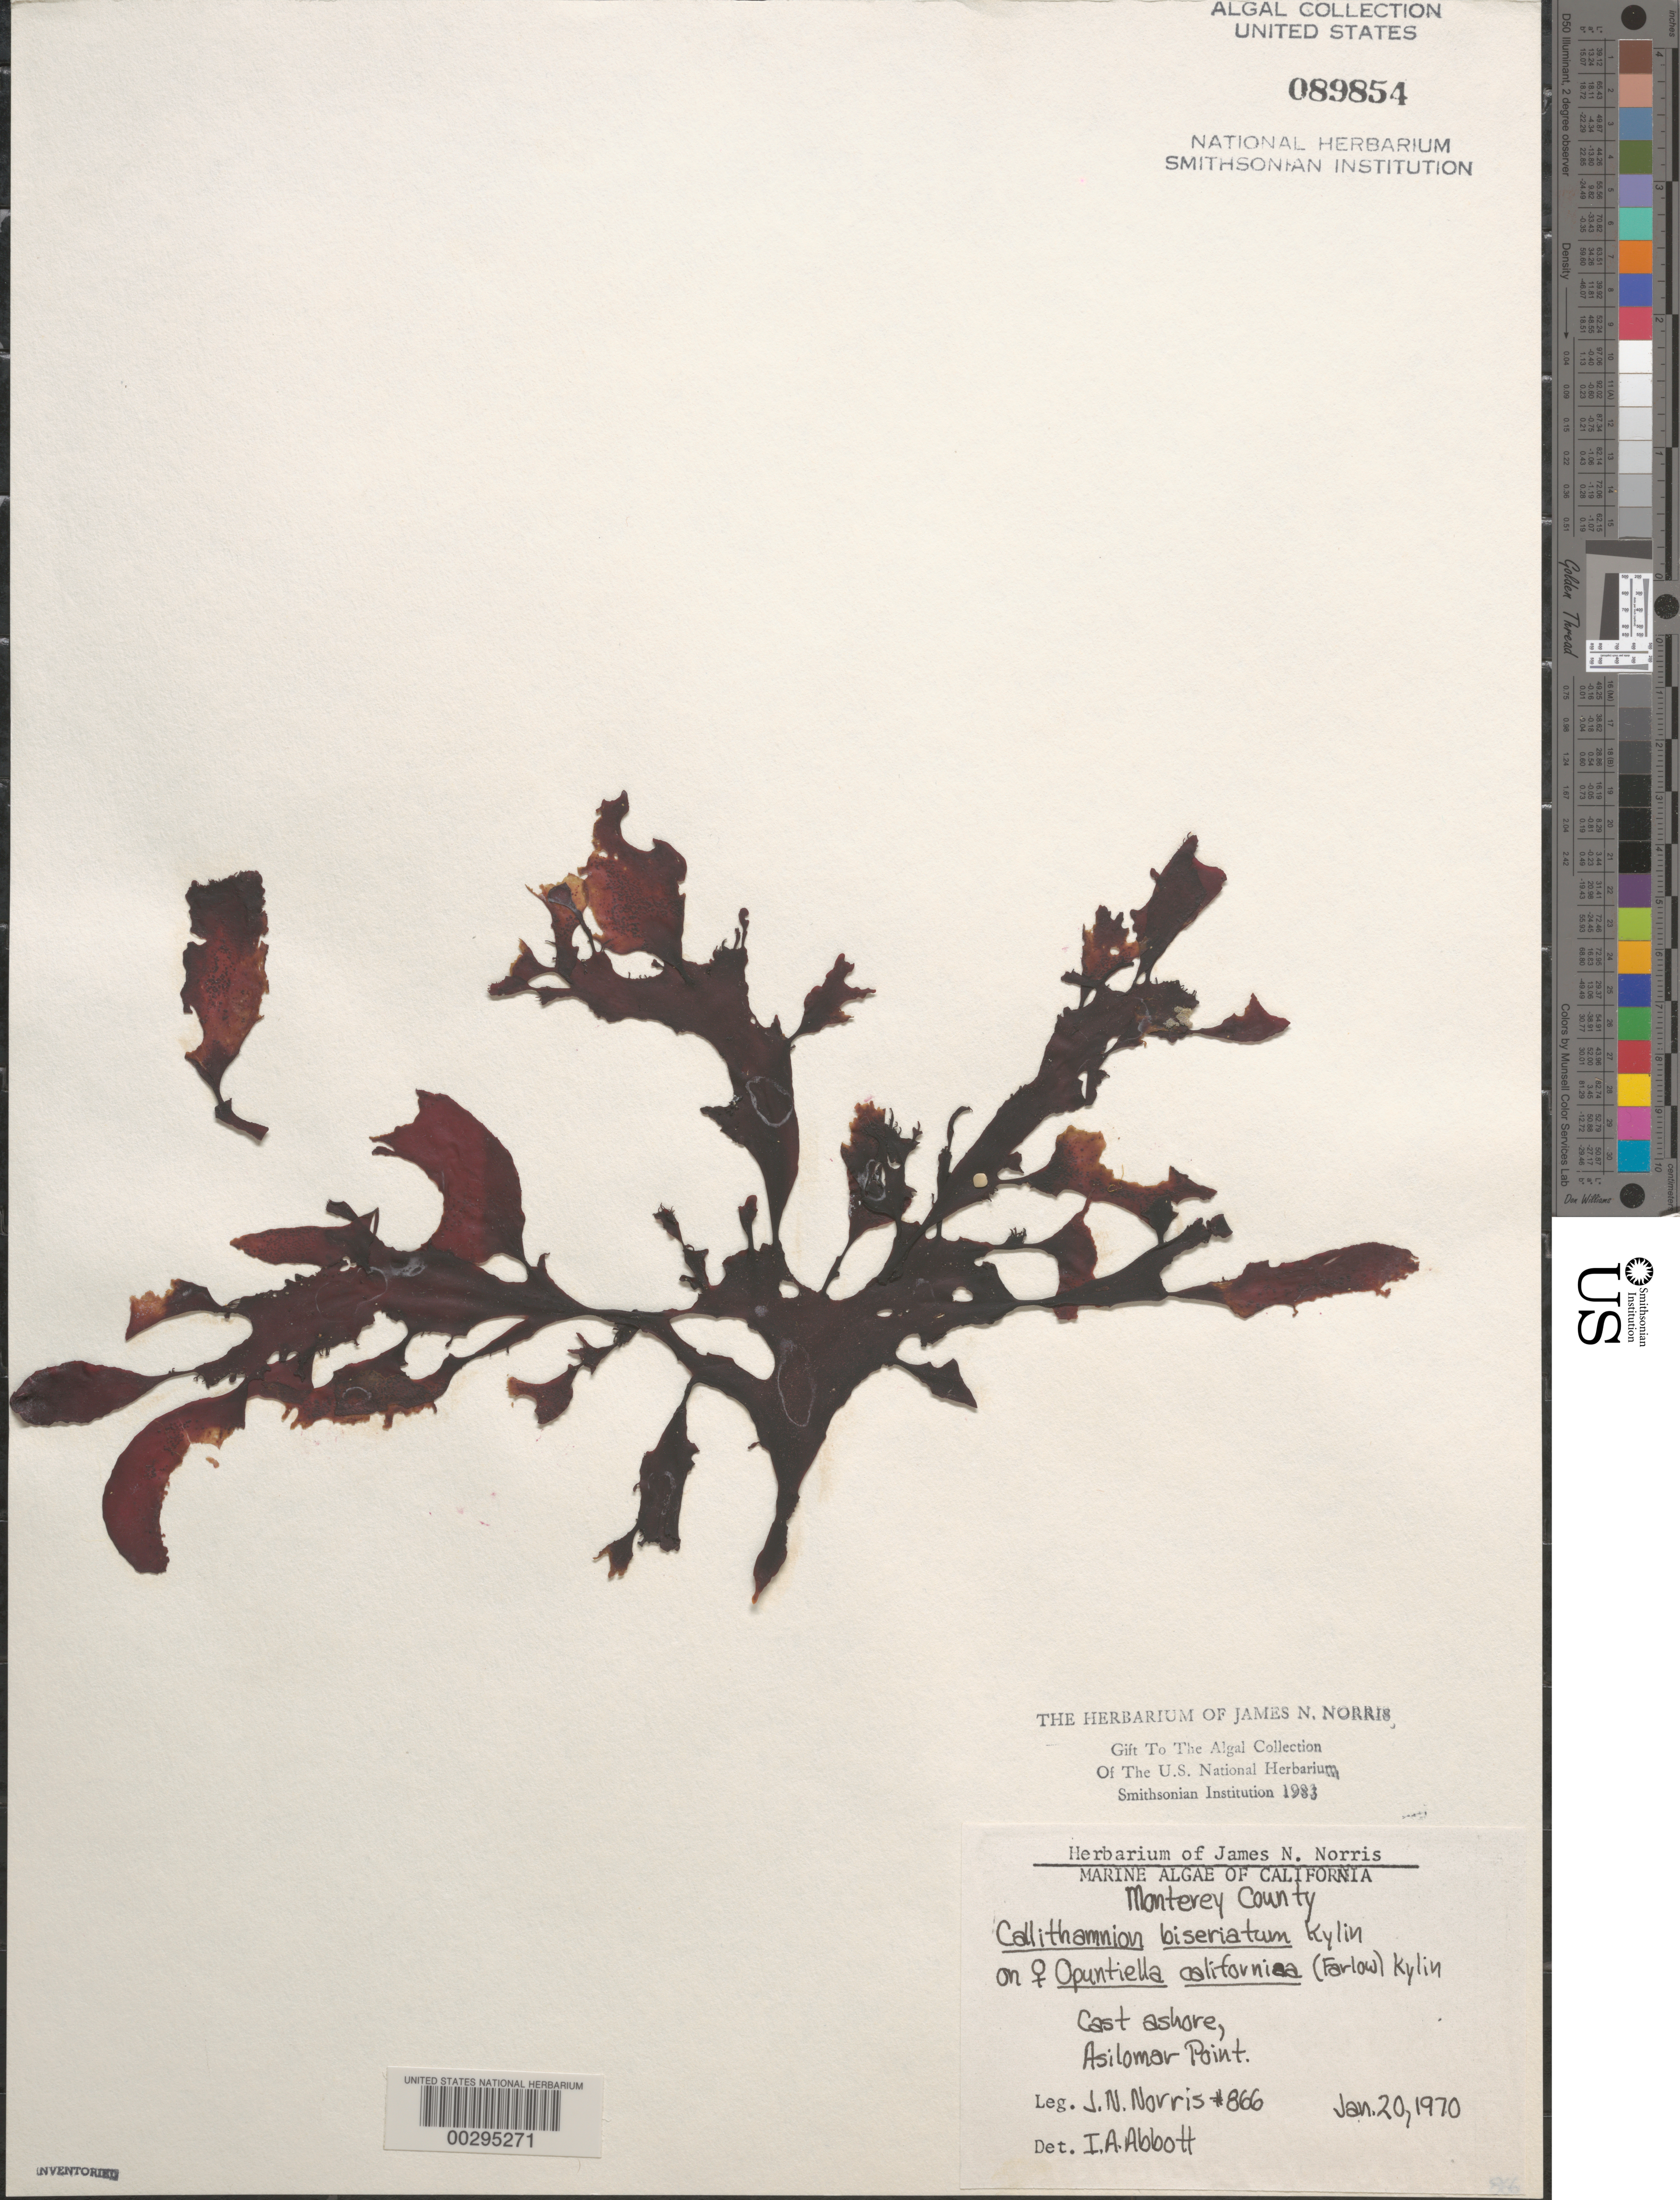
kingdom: Plantae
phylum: Rhodophyta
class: Florideophyceae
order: Ceramiales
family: Callithamniaceae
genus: Callithamnion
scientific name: Callithamnion biseriatum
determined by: Abbott, Isabella A.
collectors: J. N. Norris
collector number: JN-866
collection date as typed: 20 Jan 1970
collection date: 1970-01-20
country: United States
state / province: California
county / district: Monterey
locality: Asilomar Point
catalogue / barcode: US 89854